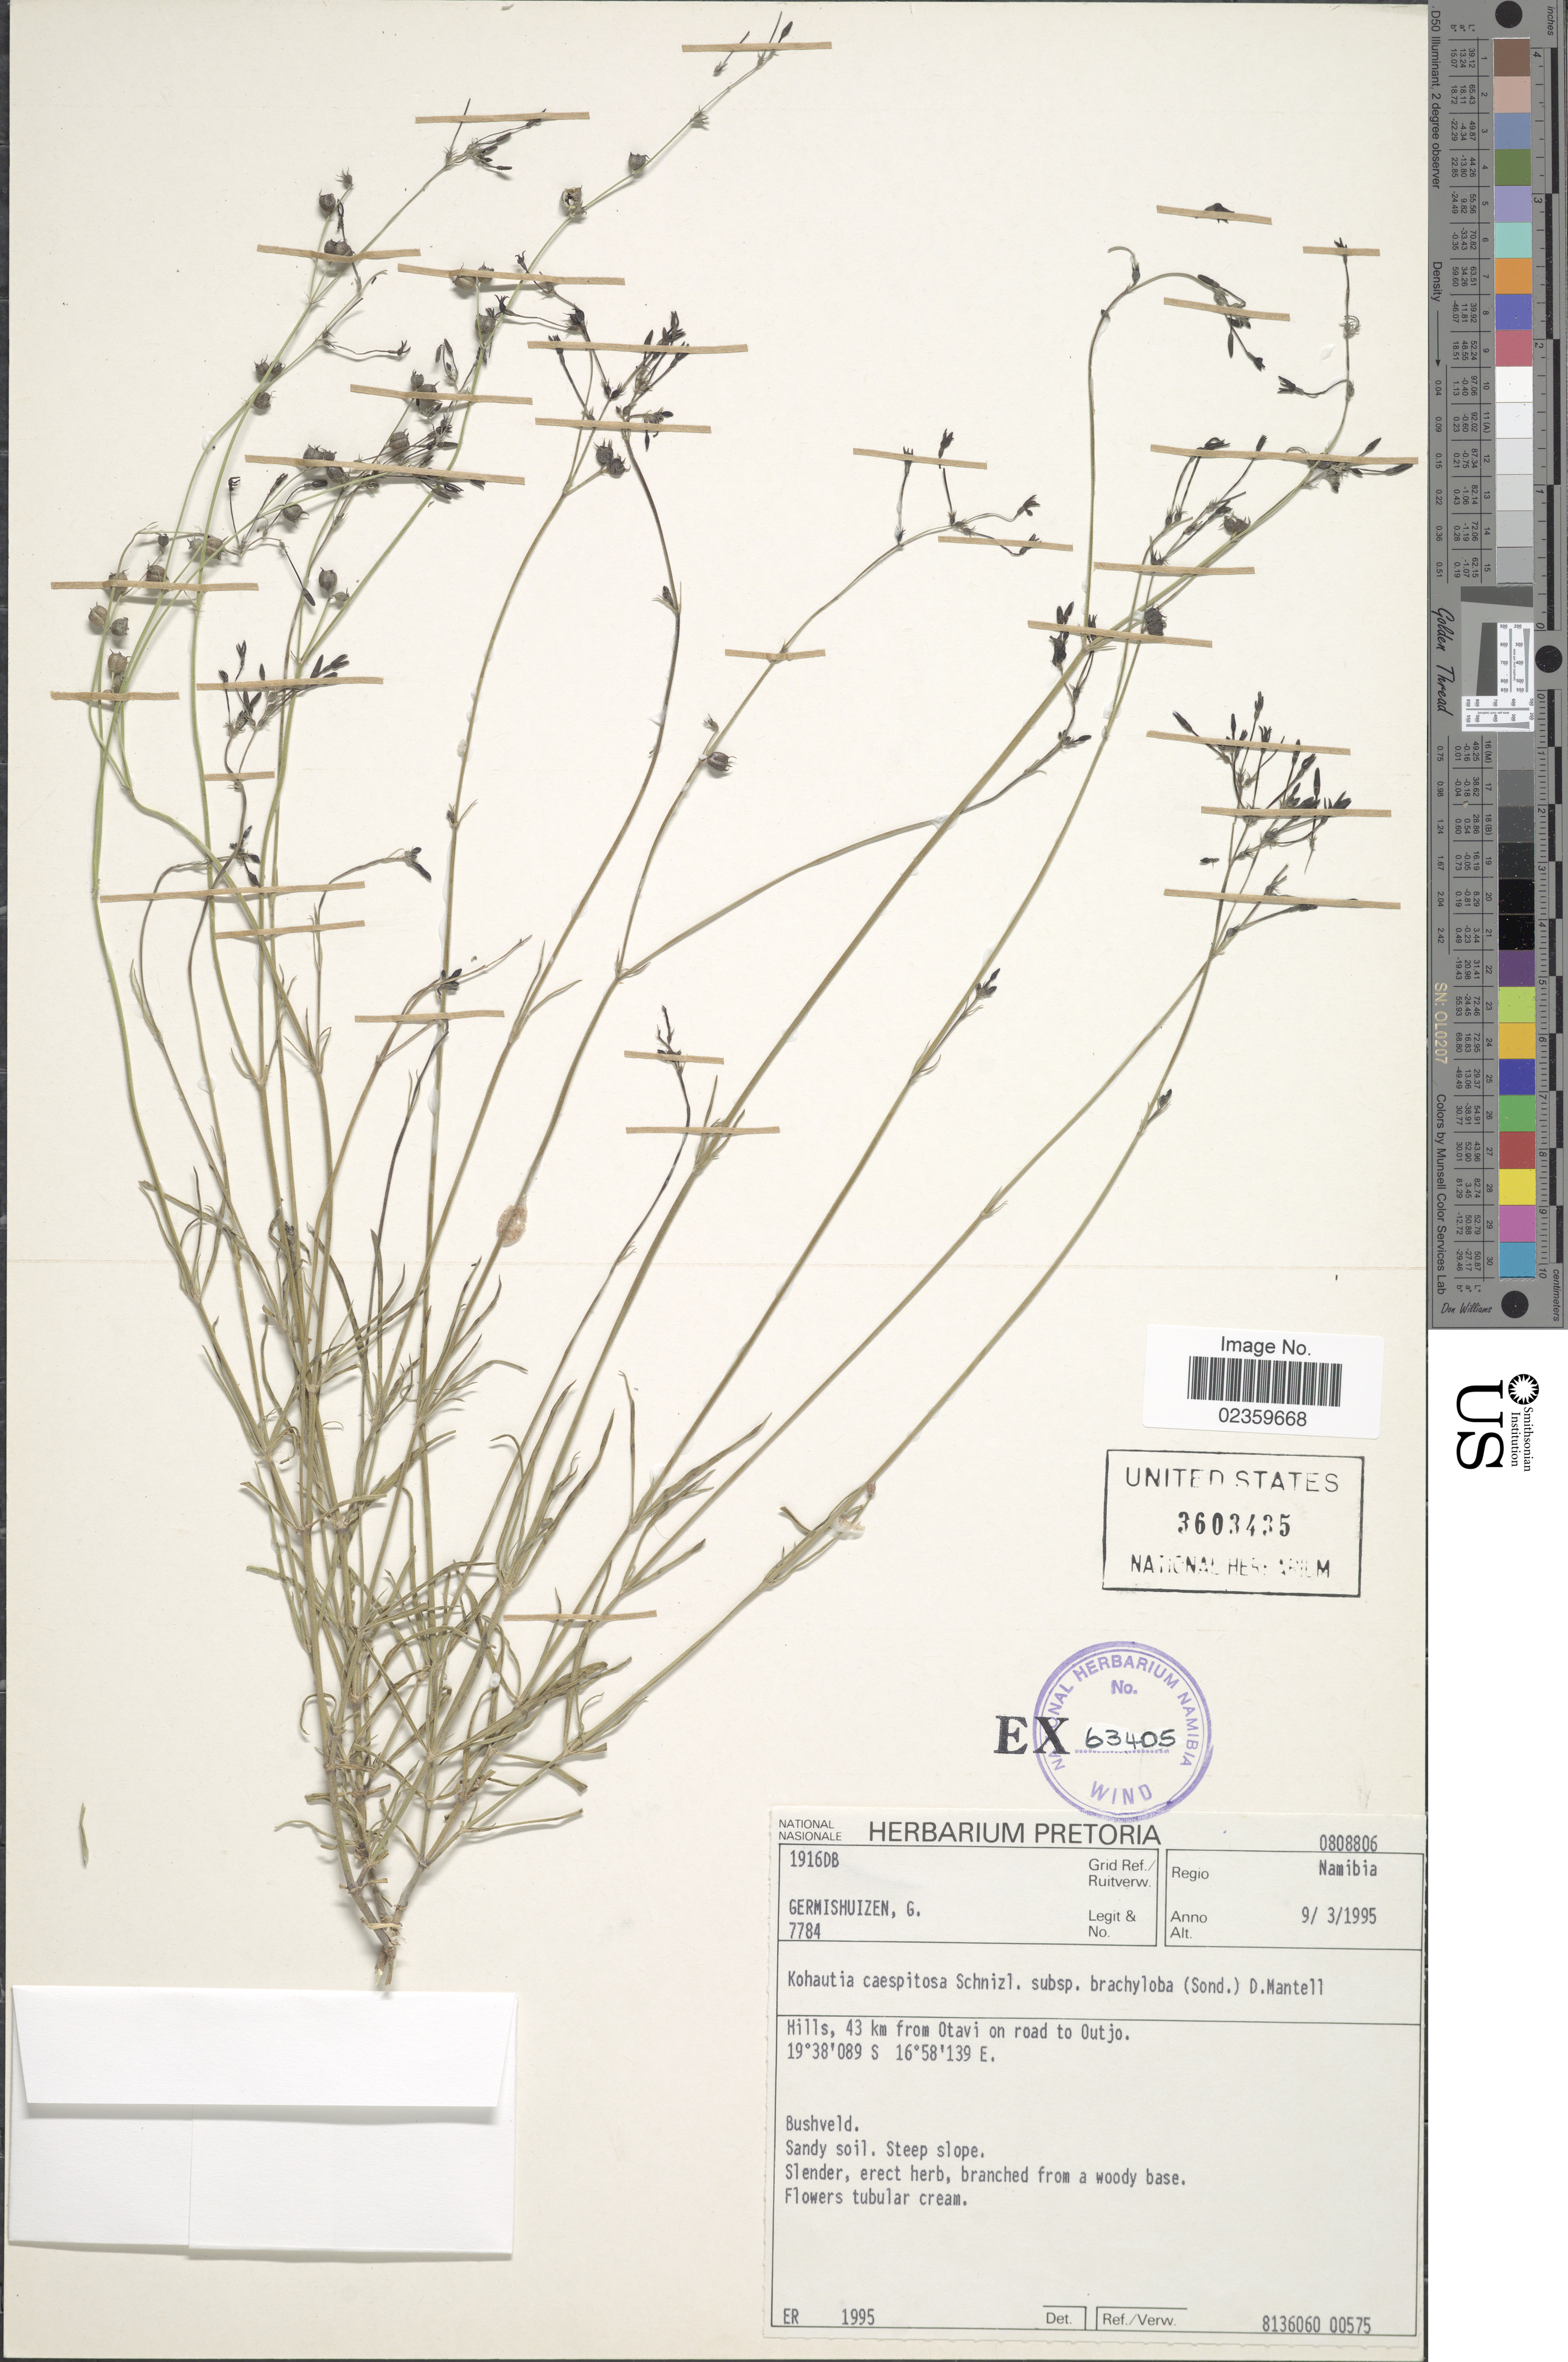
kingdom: Plantae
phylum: Tracheophyta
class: Magnoliopsida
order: Gentianales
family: Rubiaceae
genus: Kohautia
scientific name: Kohautia caespitosa subsp. brachyloba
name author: (Sond.) Mantell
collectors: G. Germishuizen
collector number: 7784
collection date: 1995-03-09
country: Namibia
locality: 1916DB. Regio Namibia. Hills, 43 km from Otavi on road to Outjo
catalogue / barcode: US 3603435